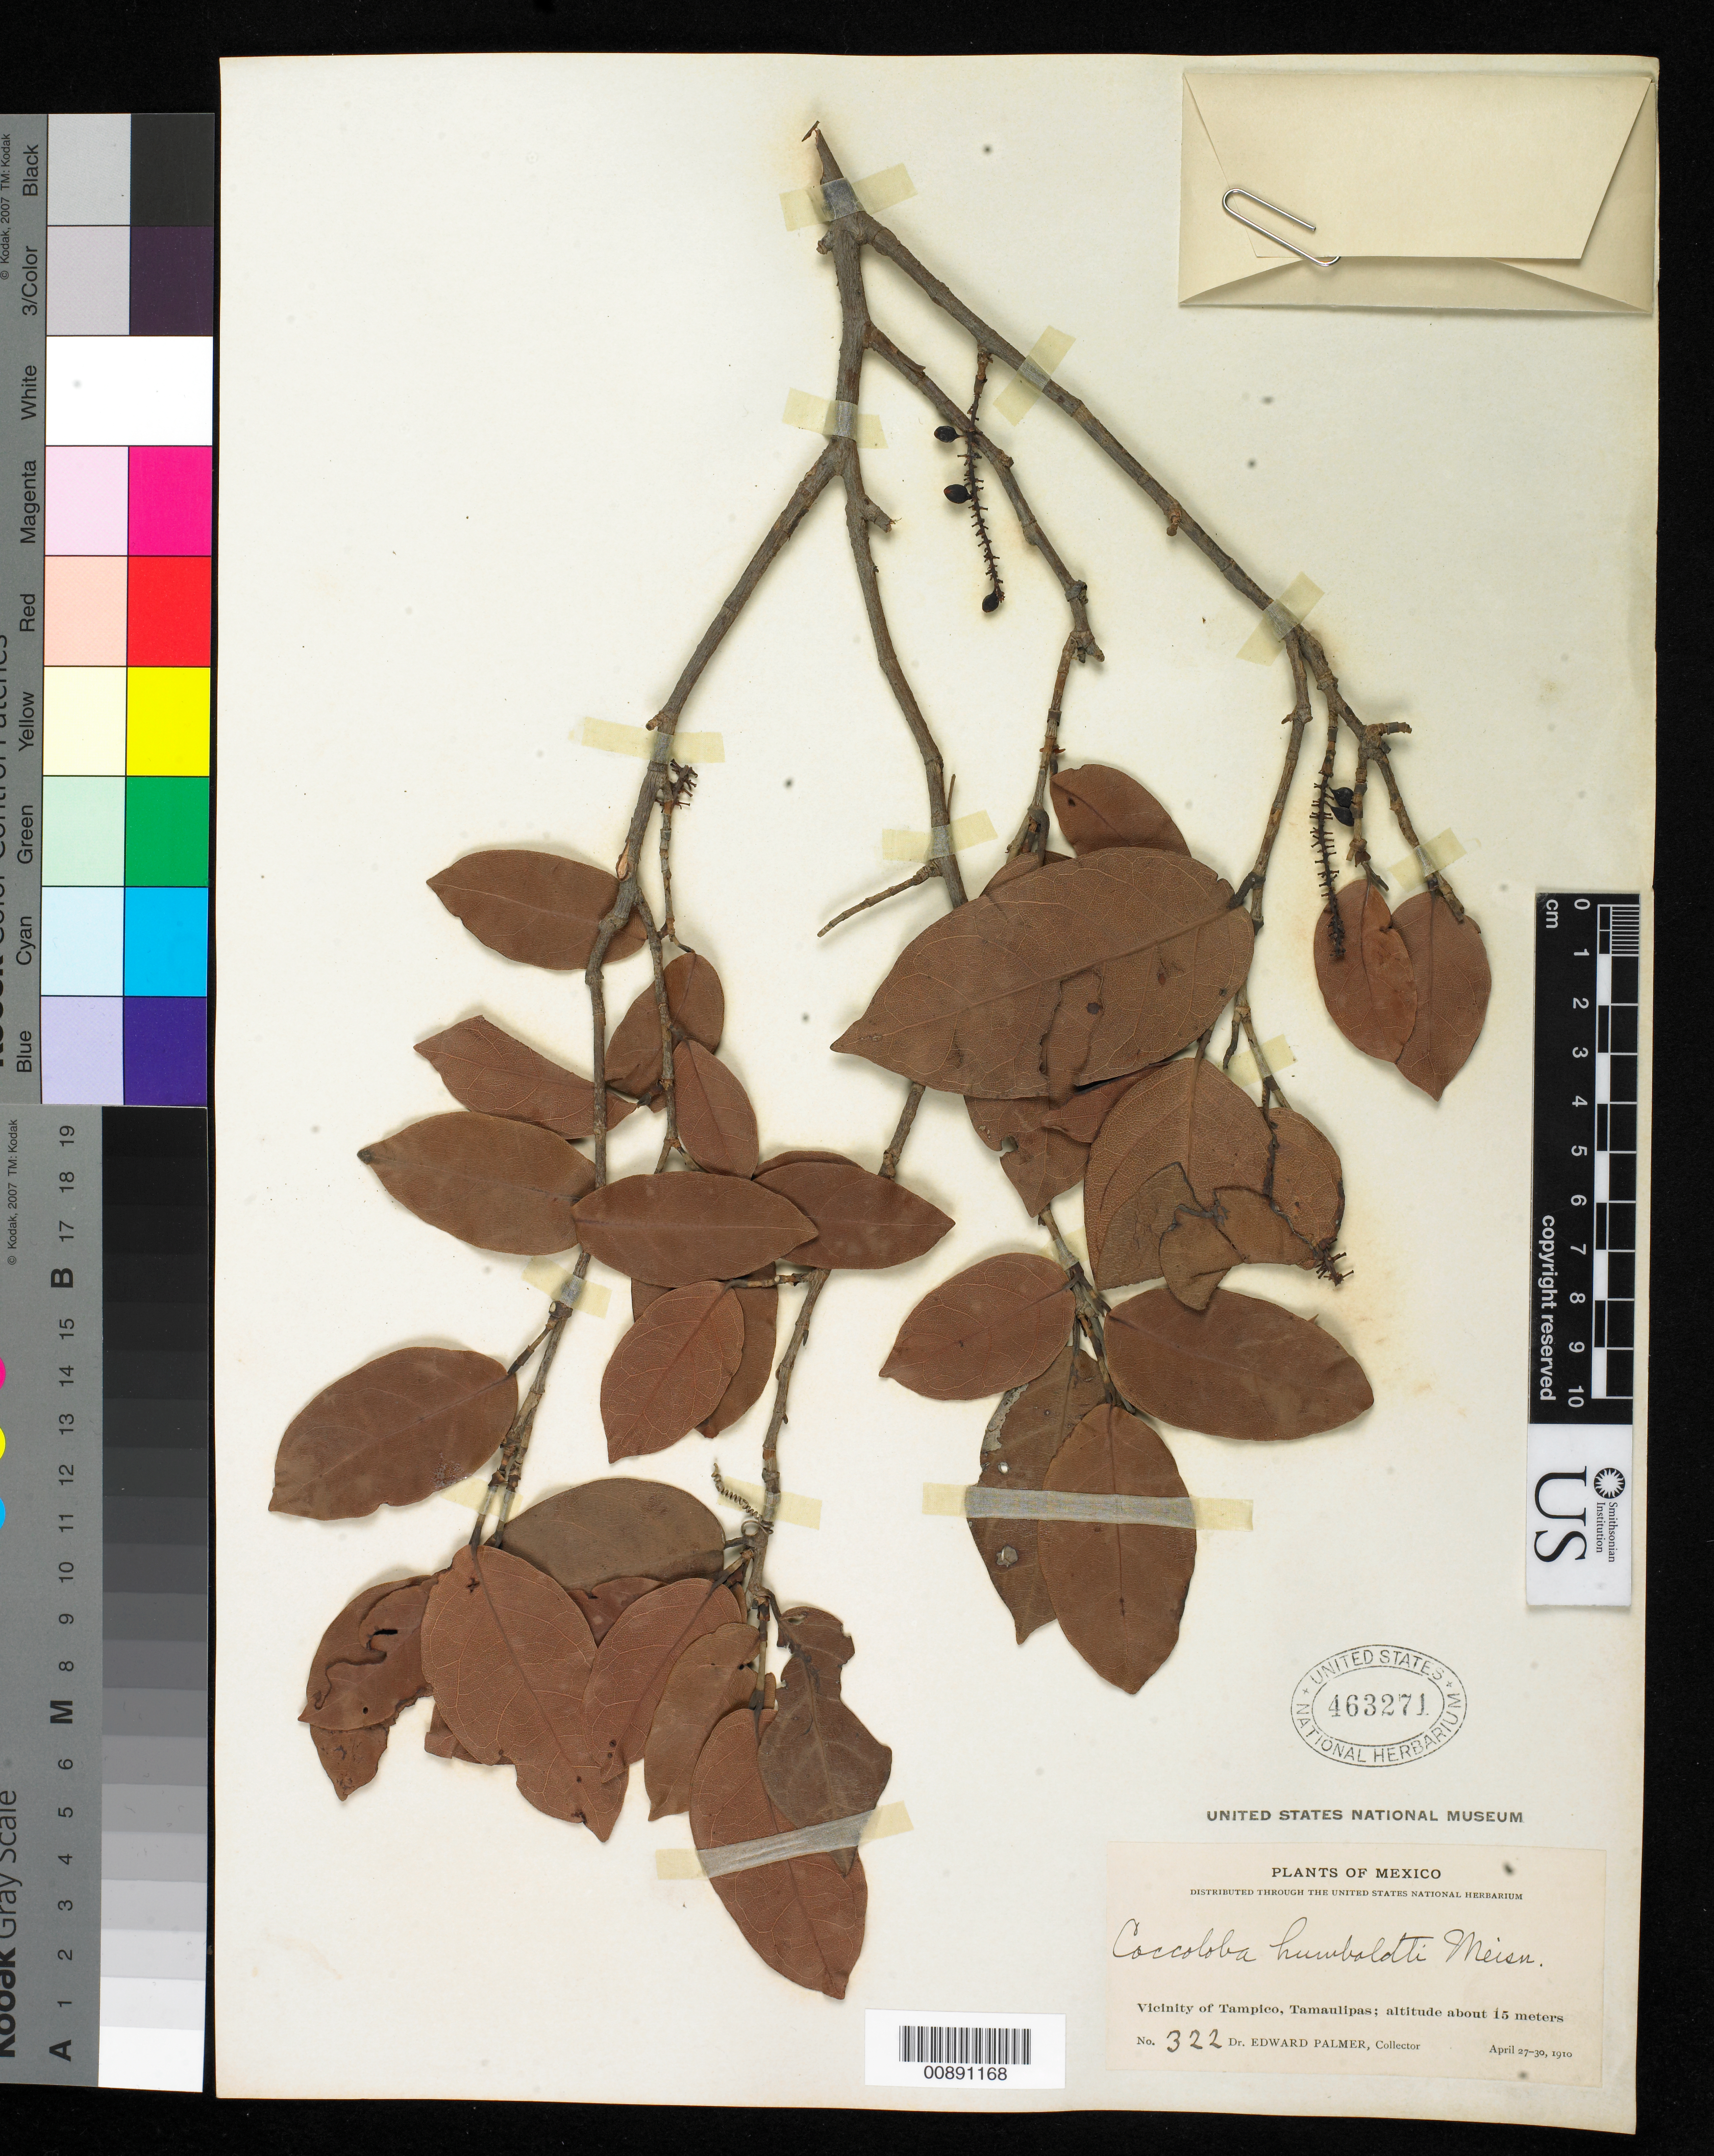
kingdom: Plantae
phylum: Tracheophyta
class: Magnoliopsida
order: Caryophyllales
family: Polygonaceae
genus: Coccoloba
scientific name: Coccoloba humboldtii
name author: Meisn.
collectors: E. Palmer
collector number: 322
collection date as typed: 27 Apr 1910 to 30 Apr 1910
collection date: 1910-04-27/1910-04-30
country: Mexico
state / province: Tamaulipas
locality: Vicinity of Tampico, Tamaulipas.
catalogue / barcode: US 463271